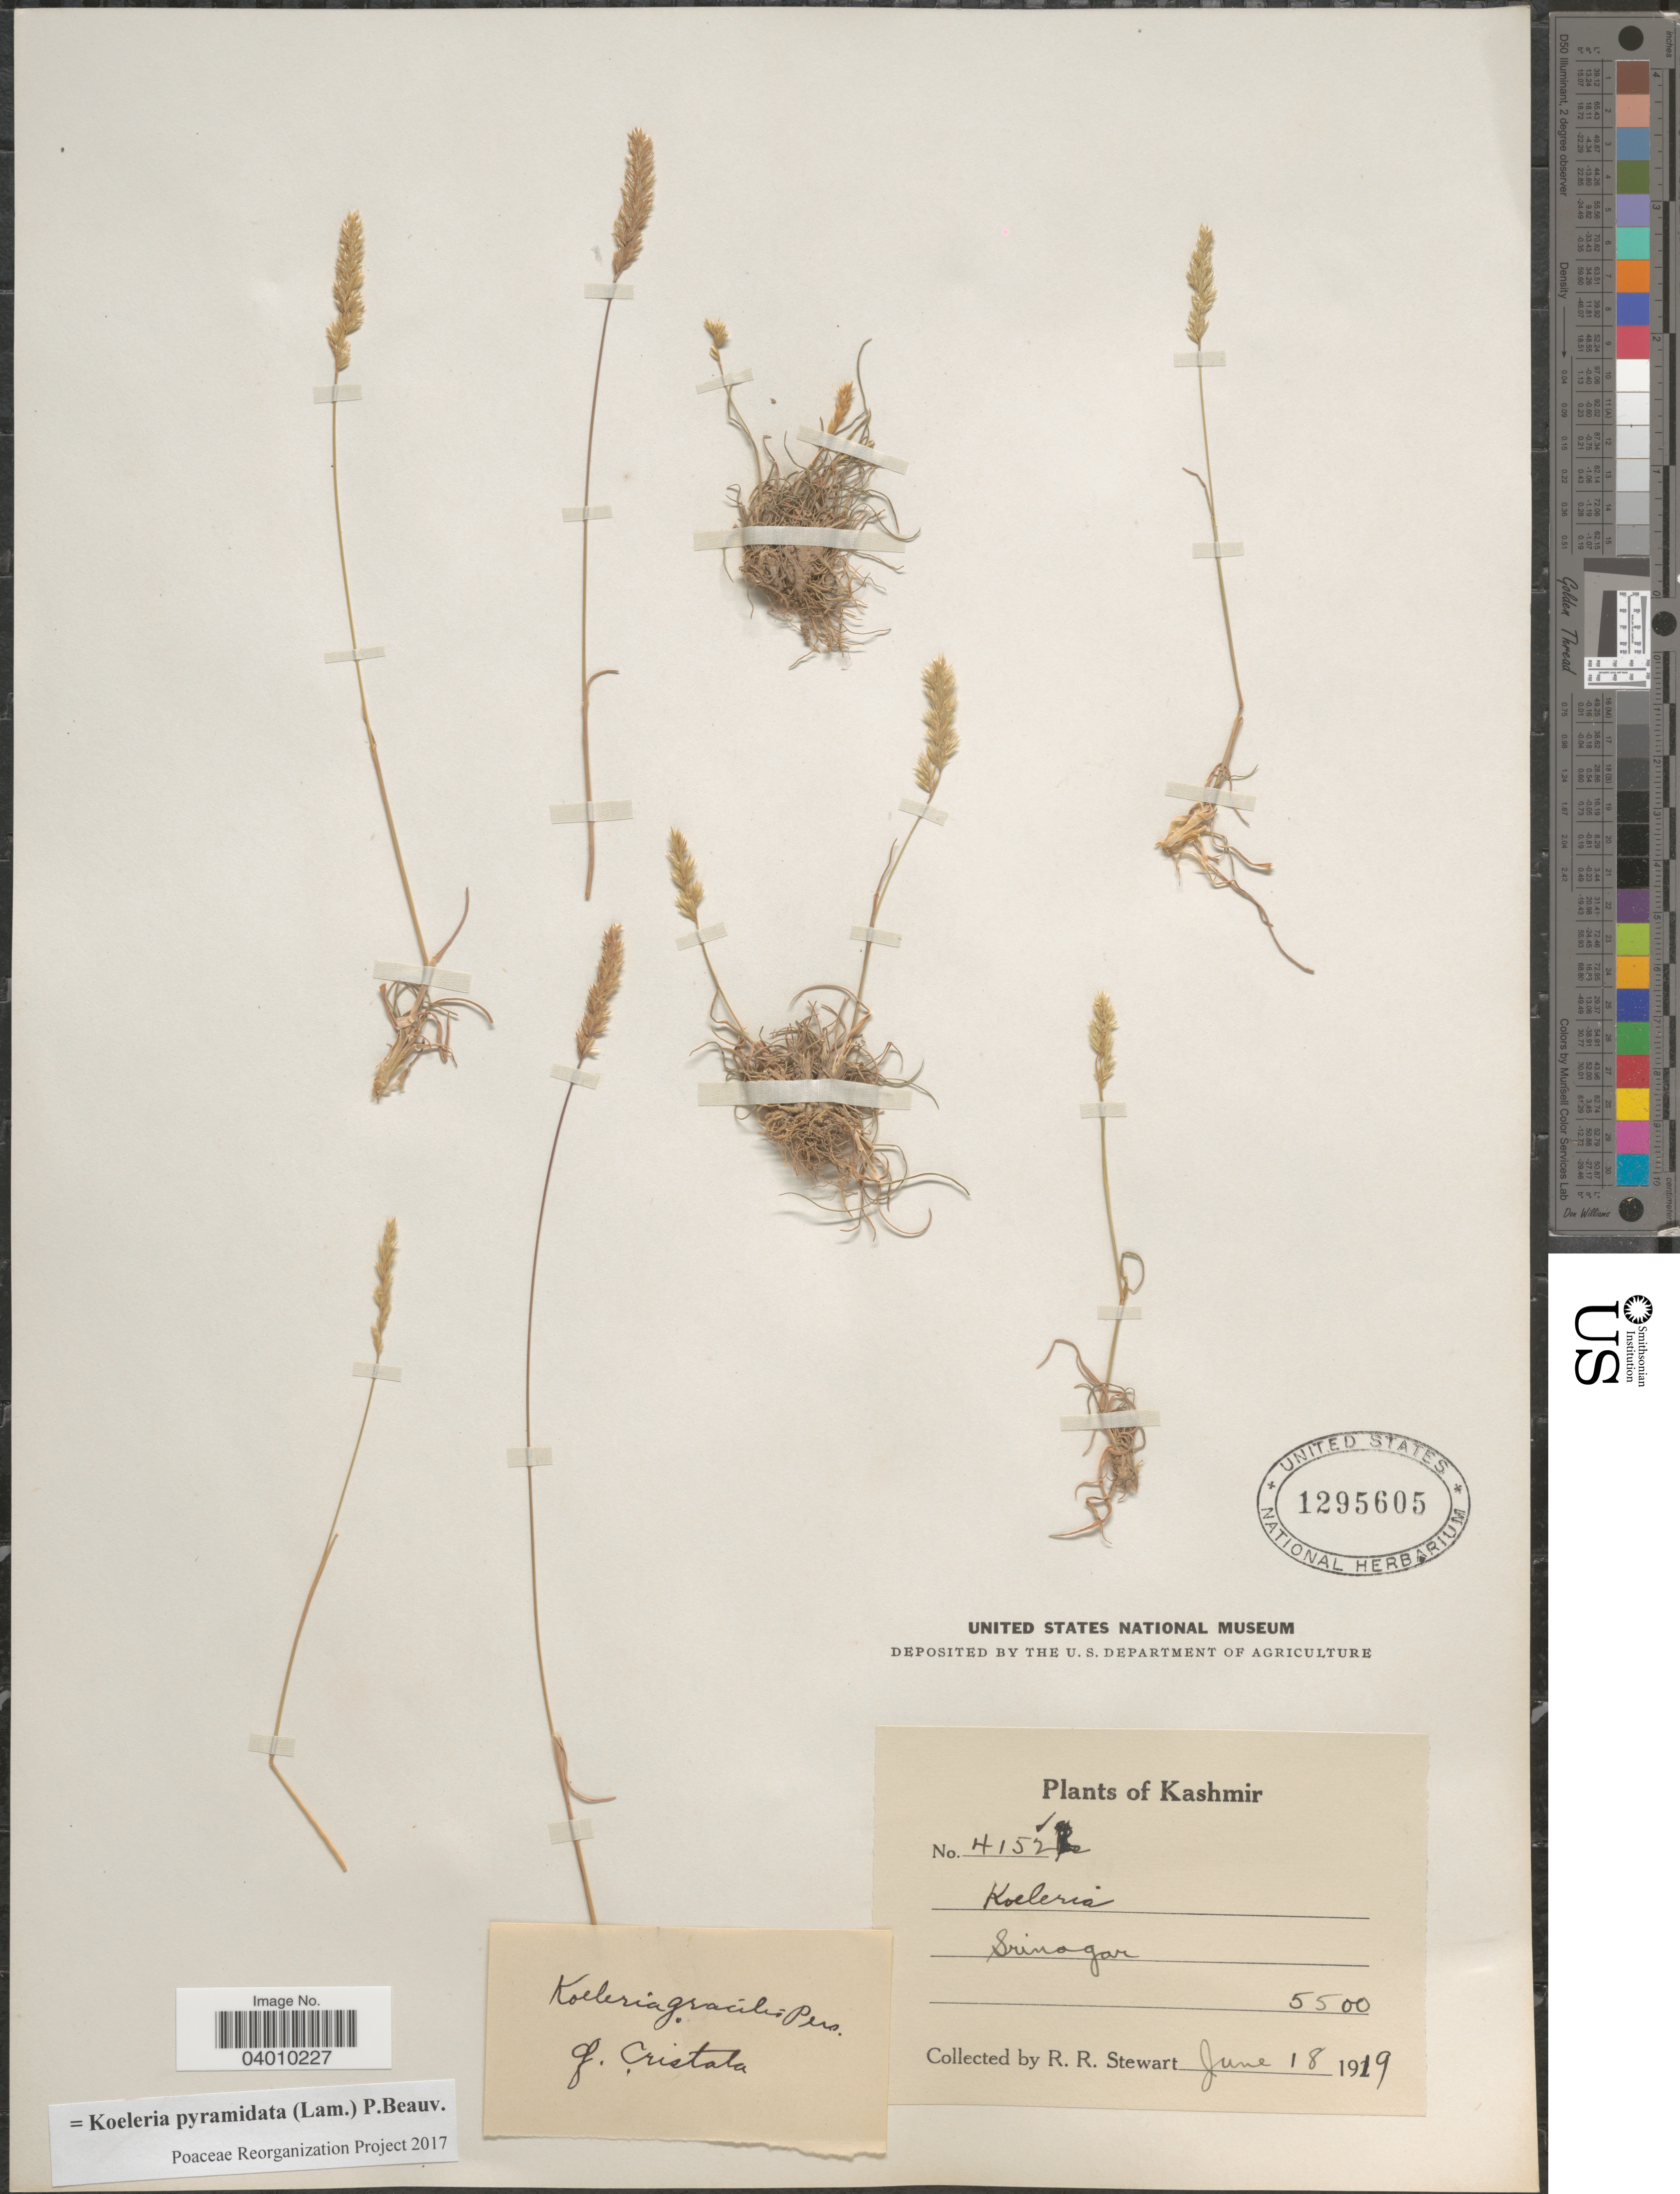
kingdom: Plantae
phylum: Tracheophyta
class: Liliopsida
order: Poales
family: Poaceae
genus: Koeleria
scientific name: Koeleria pyramidata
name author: (Lam.) P. Beauv.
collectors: R. Stewart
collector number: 4152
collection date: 1919-06-18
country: India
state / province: Jammu and Kashmir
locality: Kashmir. Srinagar.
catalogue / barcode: US 1295605